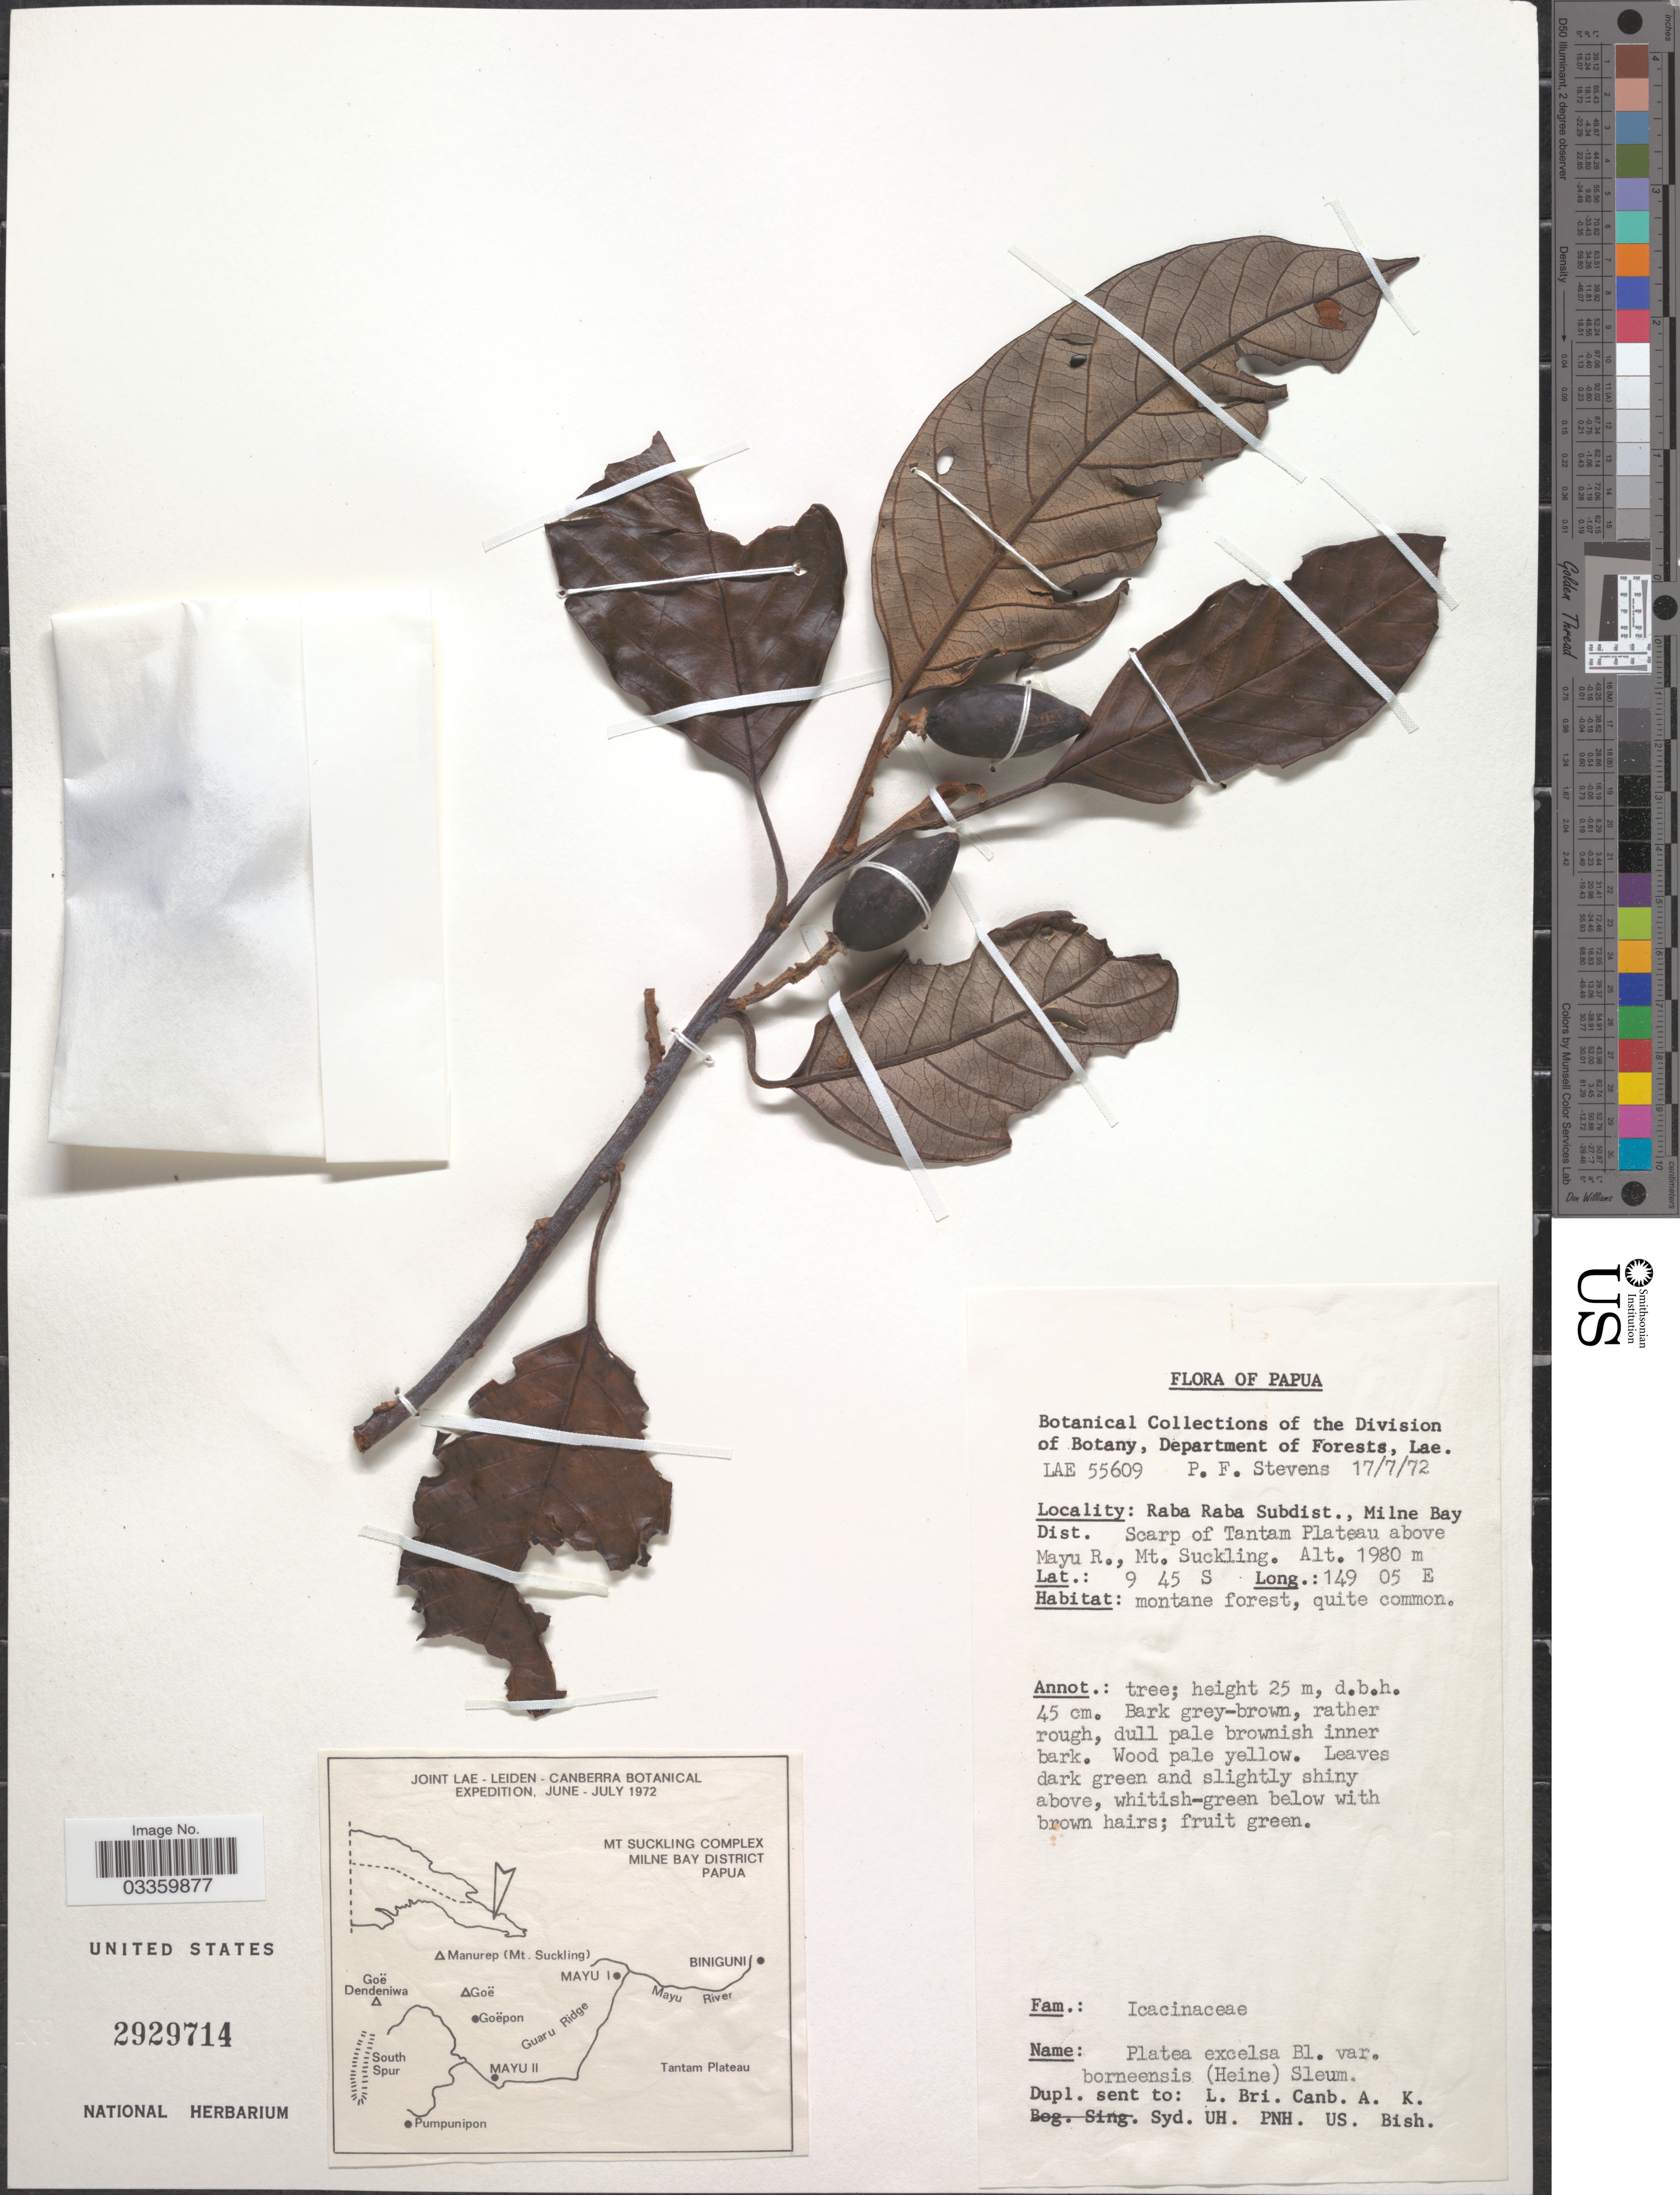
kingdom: Plantae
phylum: Tracheophyta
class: Magnoliopsida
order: Metteniusales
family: Metteniusaceae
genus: Platea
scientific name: Platea excelsa var. borneensia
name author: (Blume) Sleumer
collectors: P. F. Stevens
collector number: LAE 55609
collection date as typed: Transcribed d/m/y: 17/7/72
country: Papua New Guinea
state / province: Milne Bay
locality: Raba Raba Subdist., Milne Bay Dist. Scarp of Tantam Plateau above May R., Mt. Suckling.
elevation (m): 1980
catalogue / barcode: US 2929714